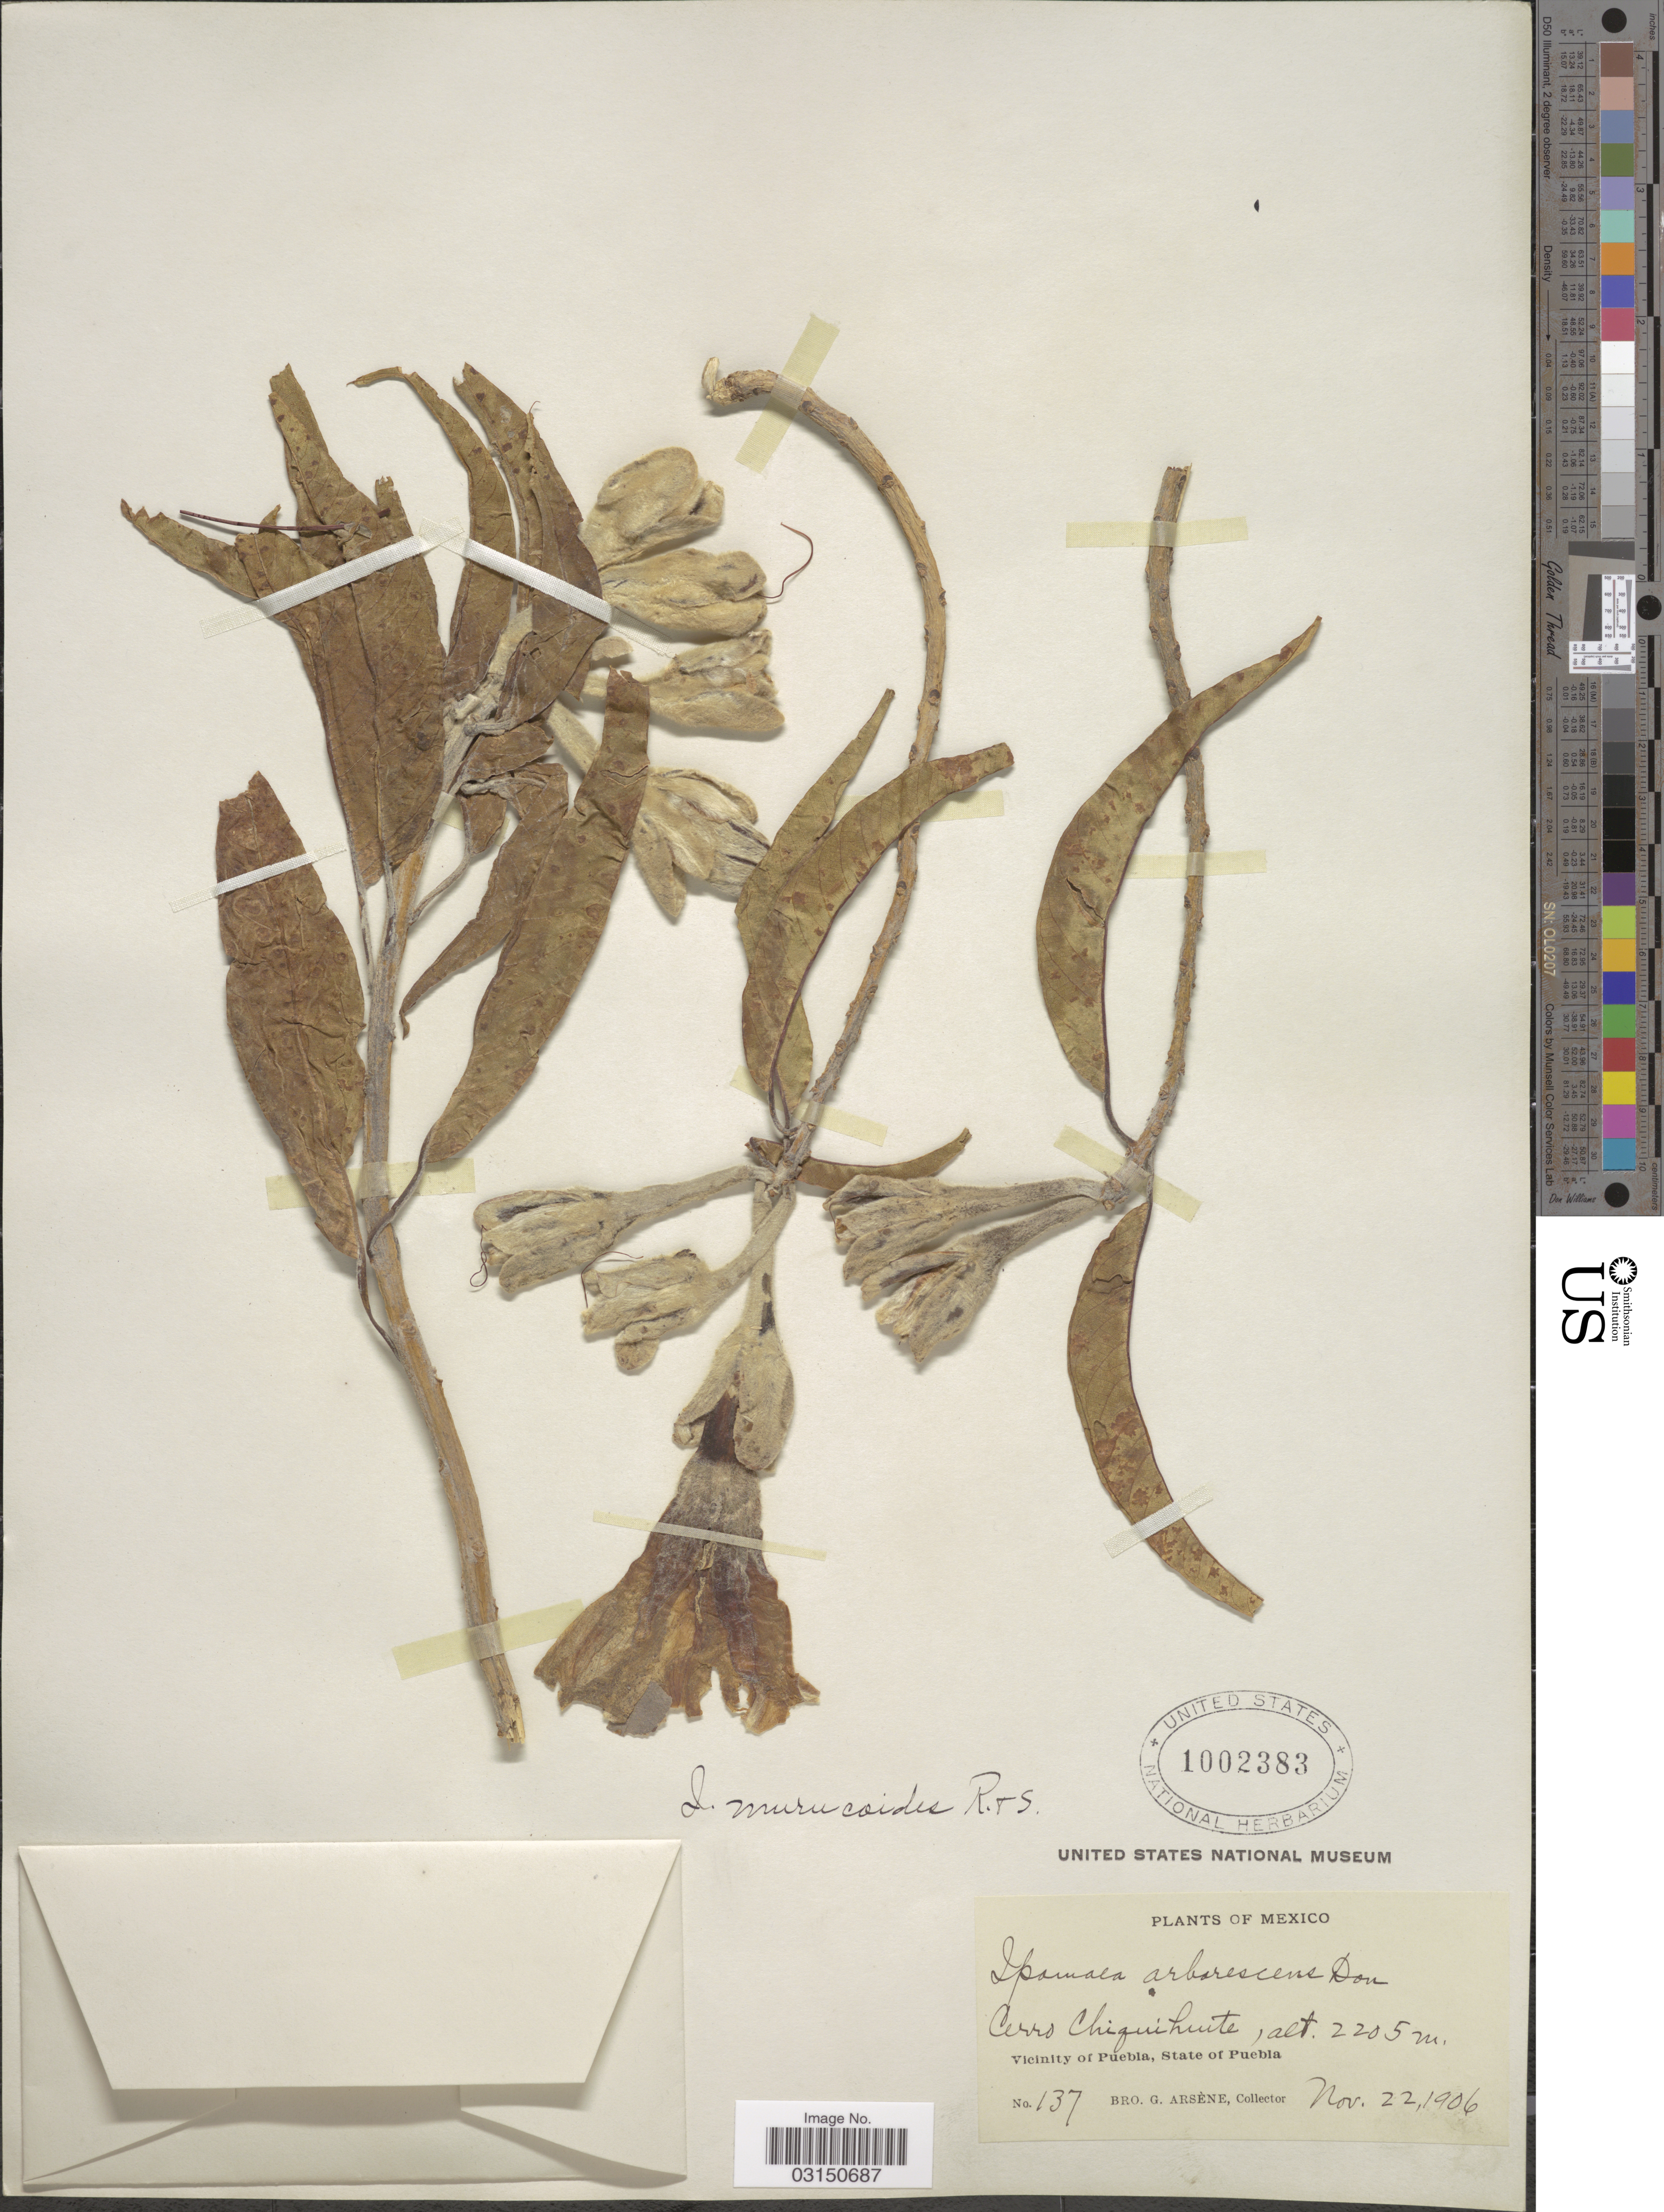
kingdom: Plantae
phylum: Tracheophyta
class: Magnoliopsida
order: Solanales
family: Convolvulaceae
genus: Ipomoea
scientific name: Ipomoea murucoides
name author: Roem. & Schult.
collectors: Bro. G. Arsène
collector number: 137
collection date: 1906-11-22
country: Mexico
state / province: Puebla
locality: Cerro Chiquihuite. Vicinity of Puebla.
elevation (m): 2205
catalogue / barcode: US 1002383